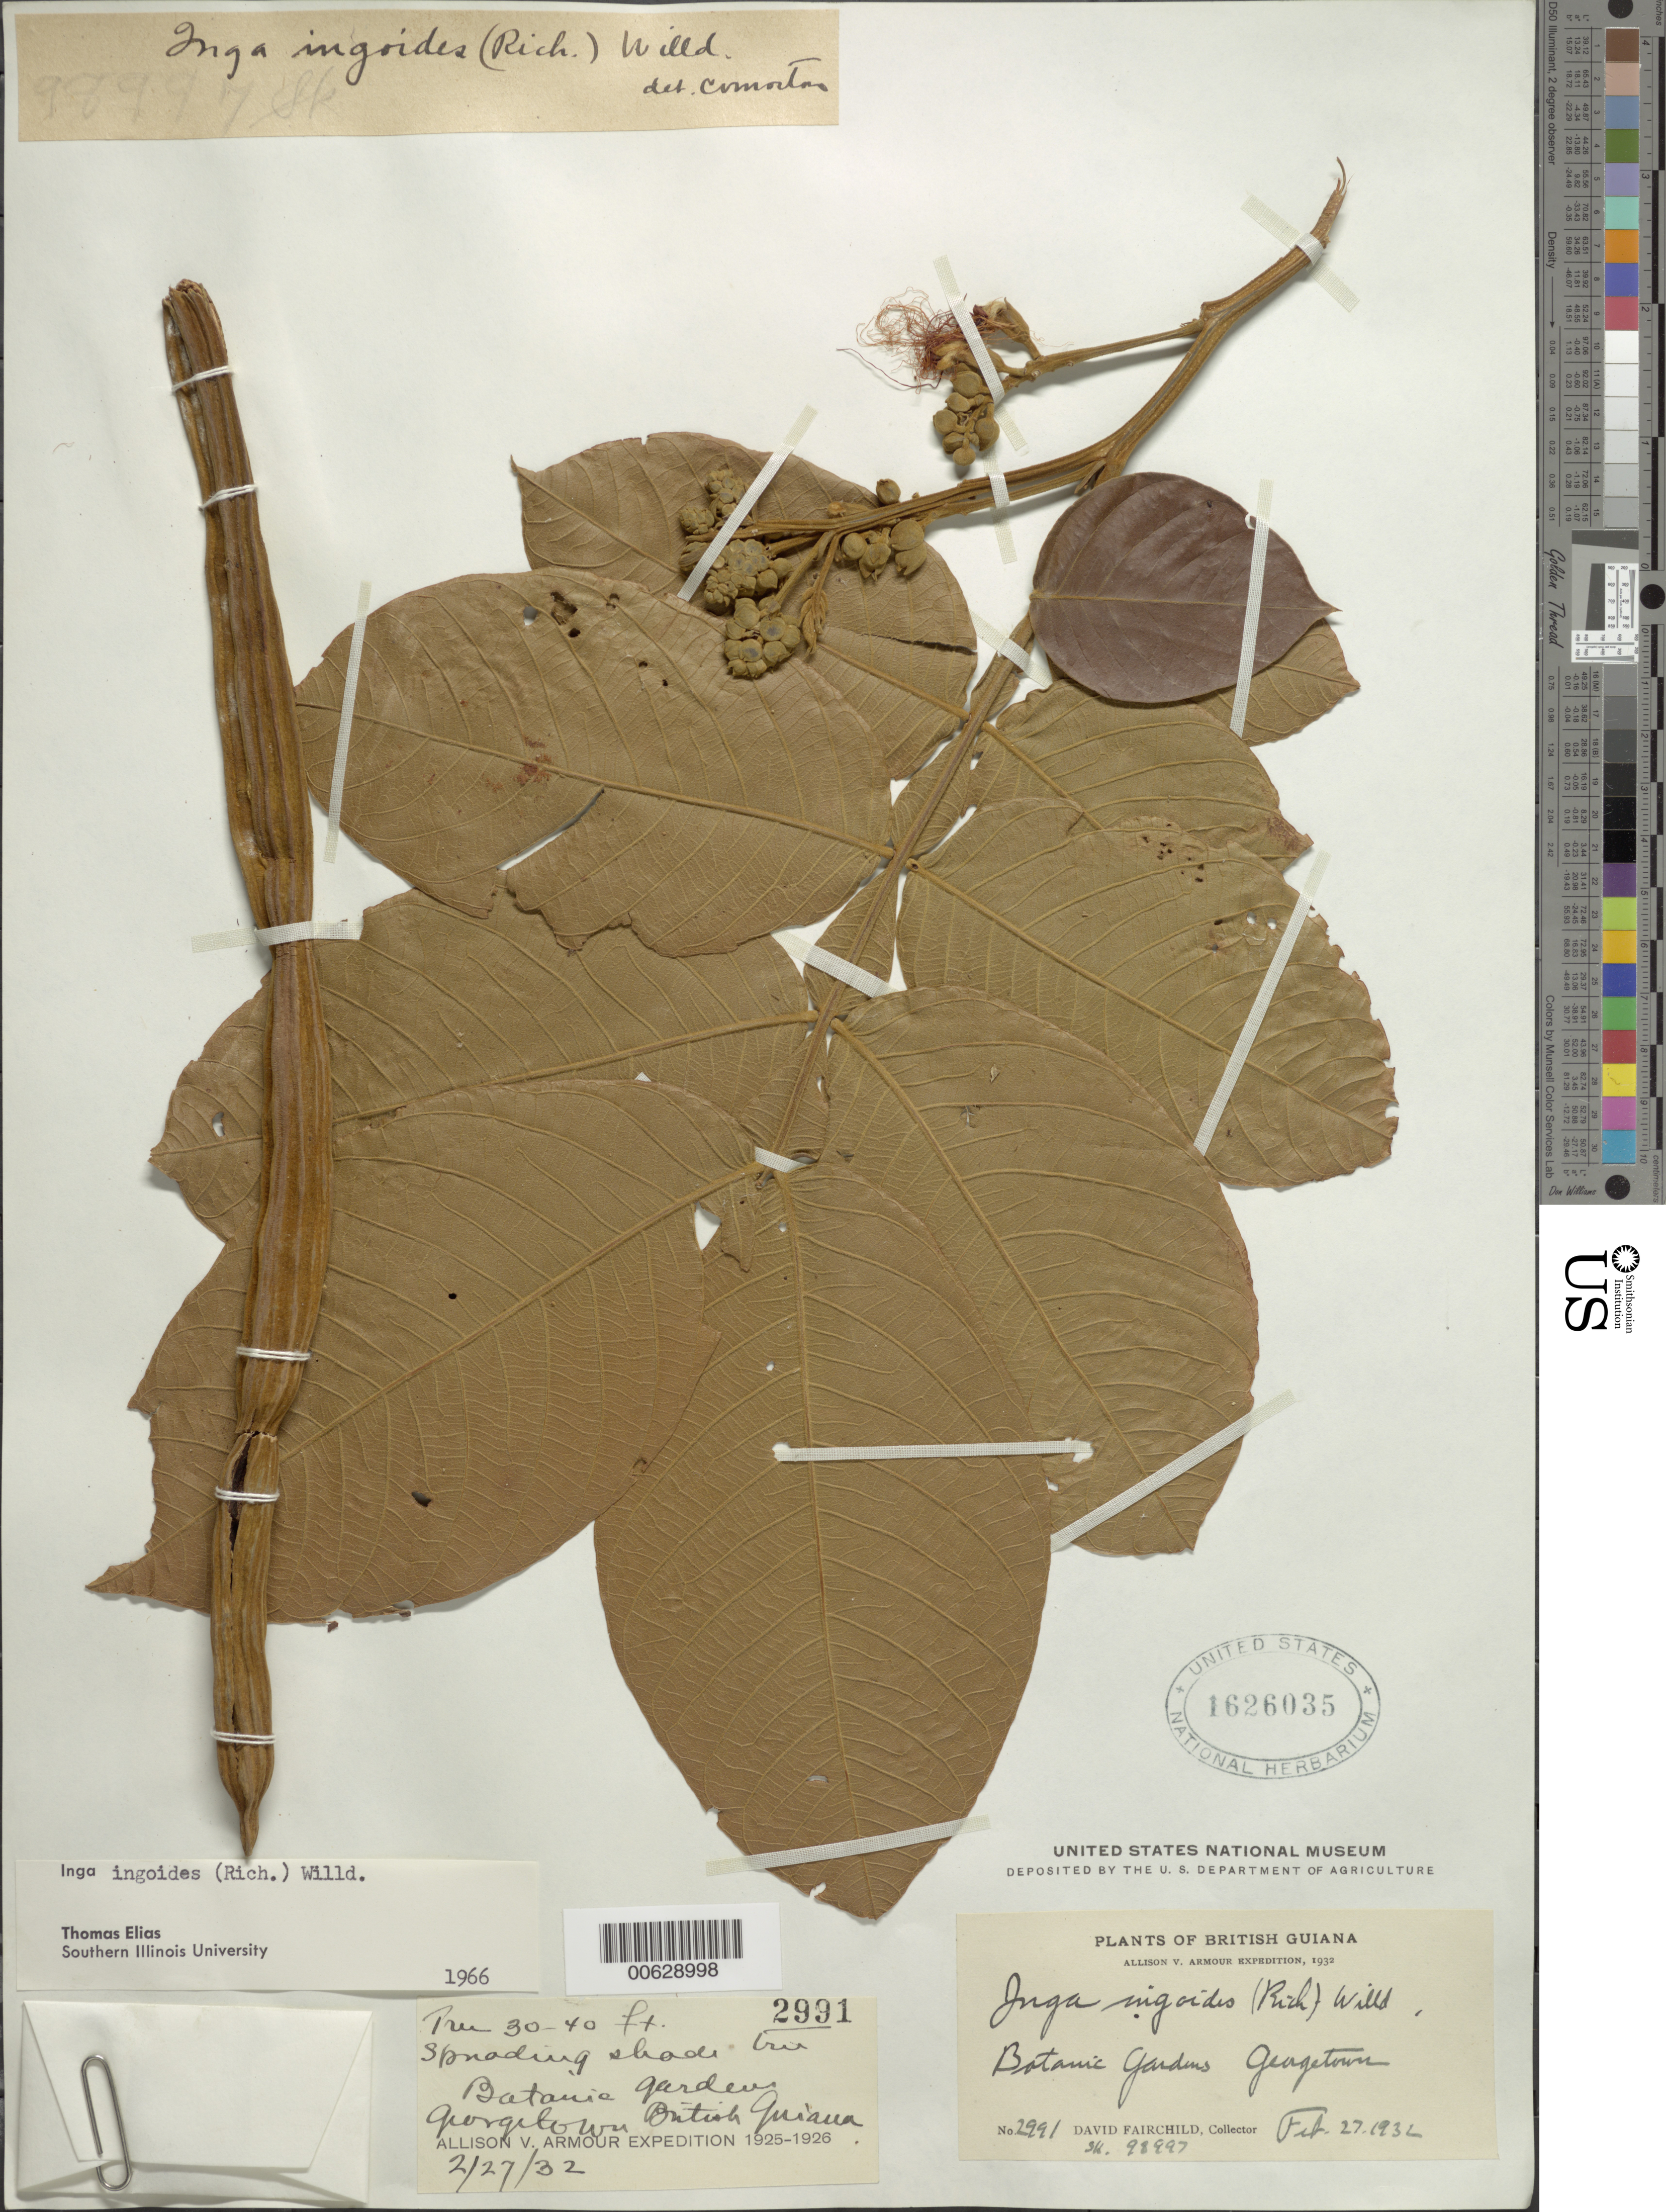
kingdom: Plantae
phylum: Tracheophyta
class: Magnoliopsida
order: Fabales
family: Fabaceae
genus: Inga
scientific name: Inga ingoides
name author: (Rich.) Willd.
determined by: Elias, Thomas S.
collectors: D. G. Fairchild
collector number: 2991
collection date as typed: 27-Feb-32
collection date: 1932-02-27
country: Guyana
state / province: Demerara-Mahaica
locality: Georgetown, Botanic Gardens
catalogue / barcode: US 1626035